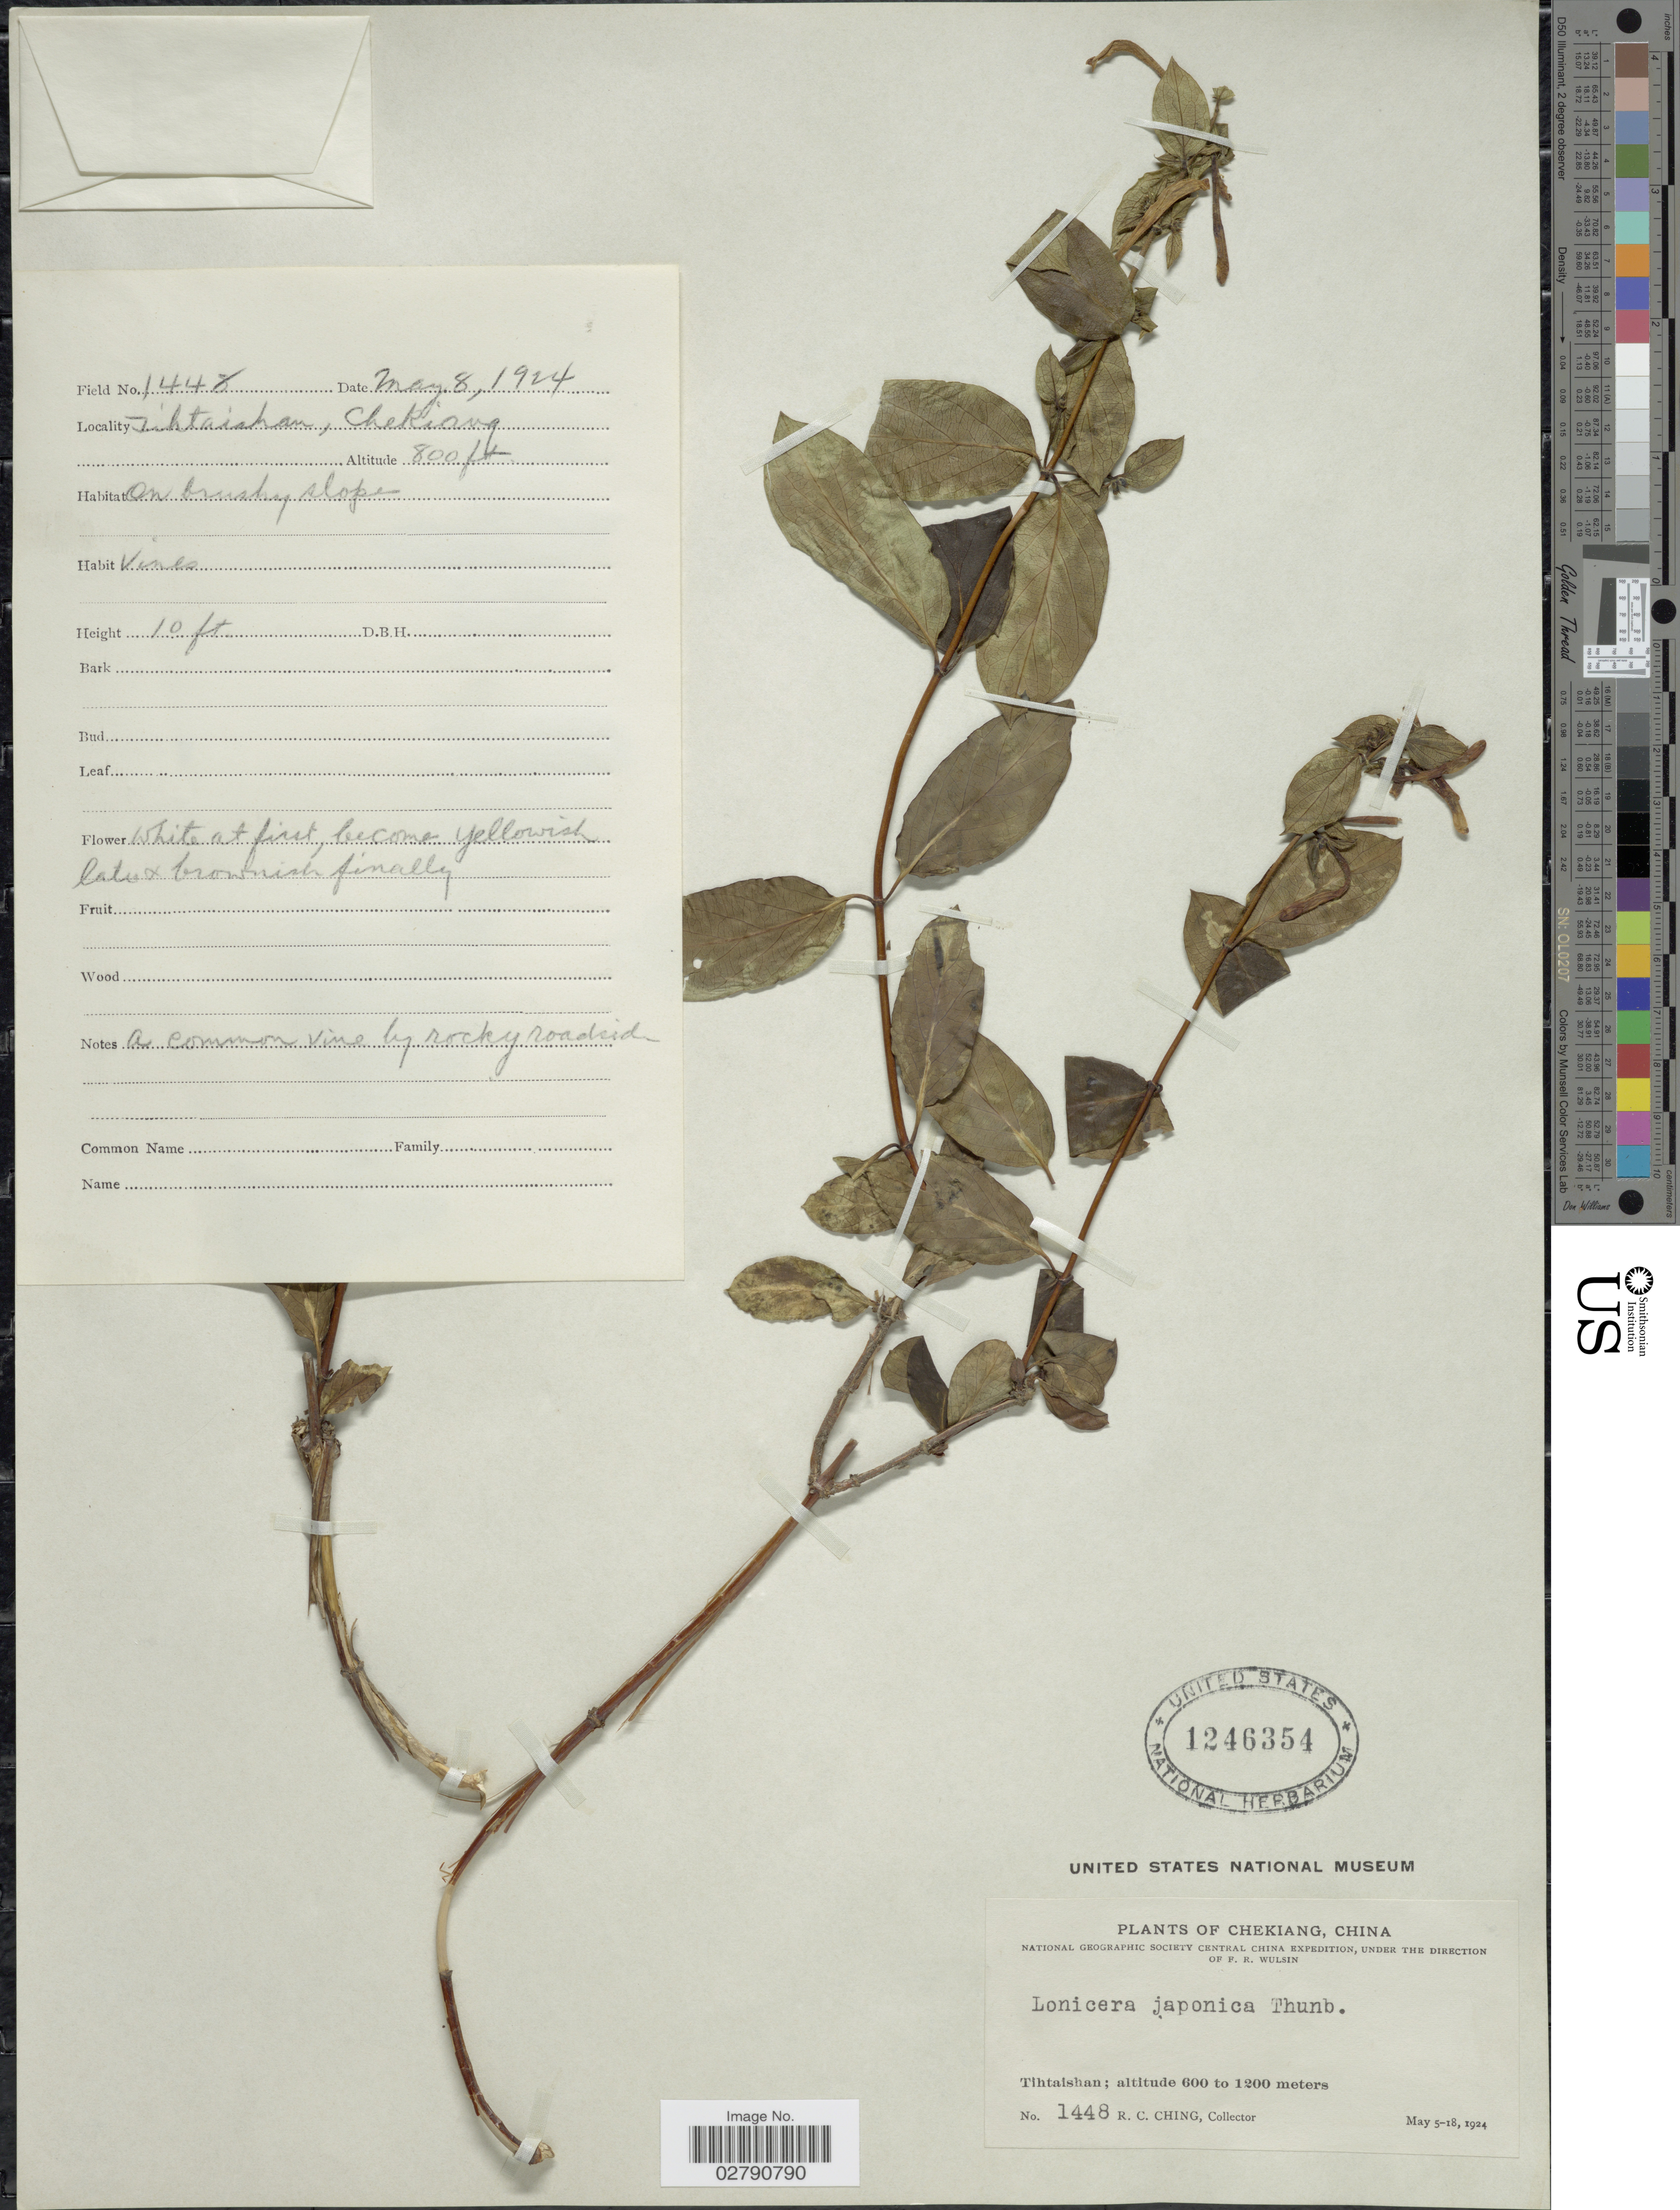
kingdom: Plantae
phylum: Tracheophyta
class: Magnoliopsida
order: Dipsacales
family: Caprifoliaceae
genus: Lonicera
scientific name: Lonicera japonica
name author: Thunb.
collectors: R. C. Ching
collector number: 1448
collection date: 1924-05-08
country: China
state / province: Zhejiang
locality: Chekiang, Tihtaishan.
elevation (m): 244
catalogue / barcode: US 1246354